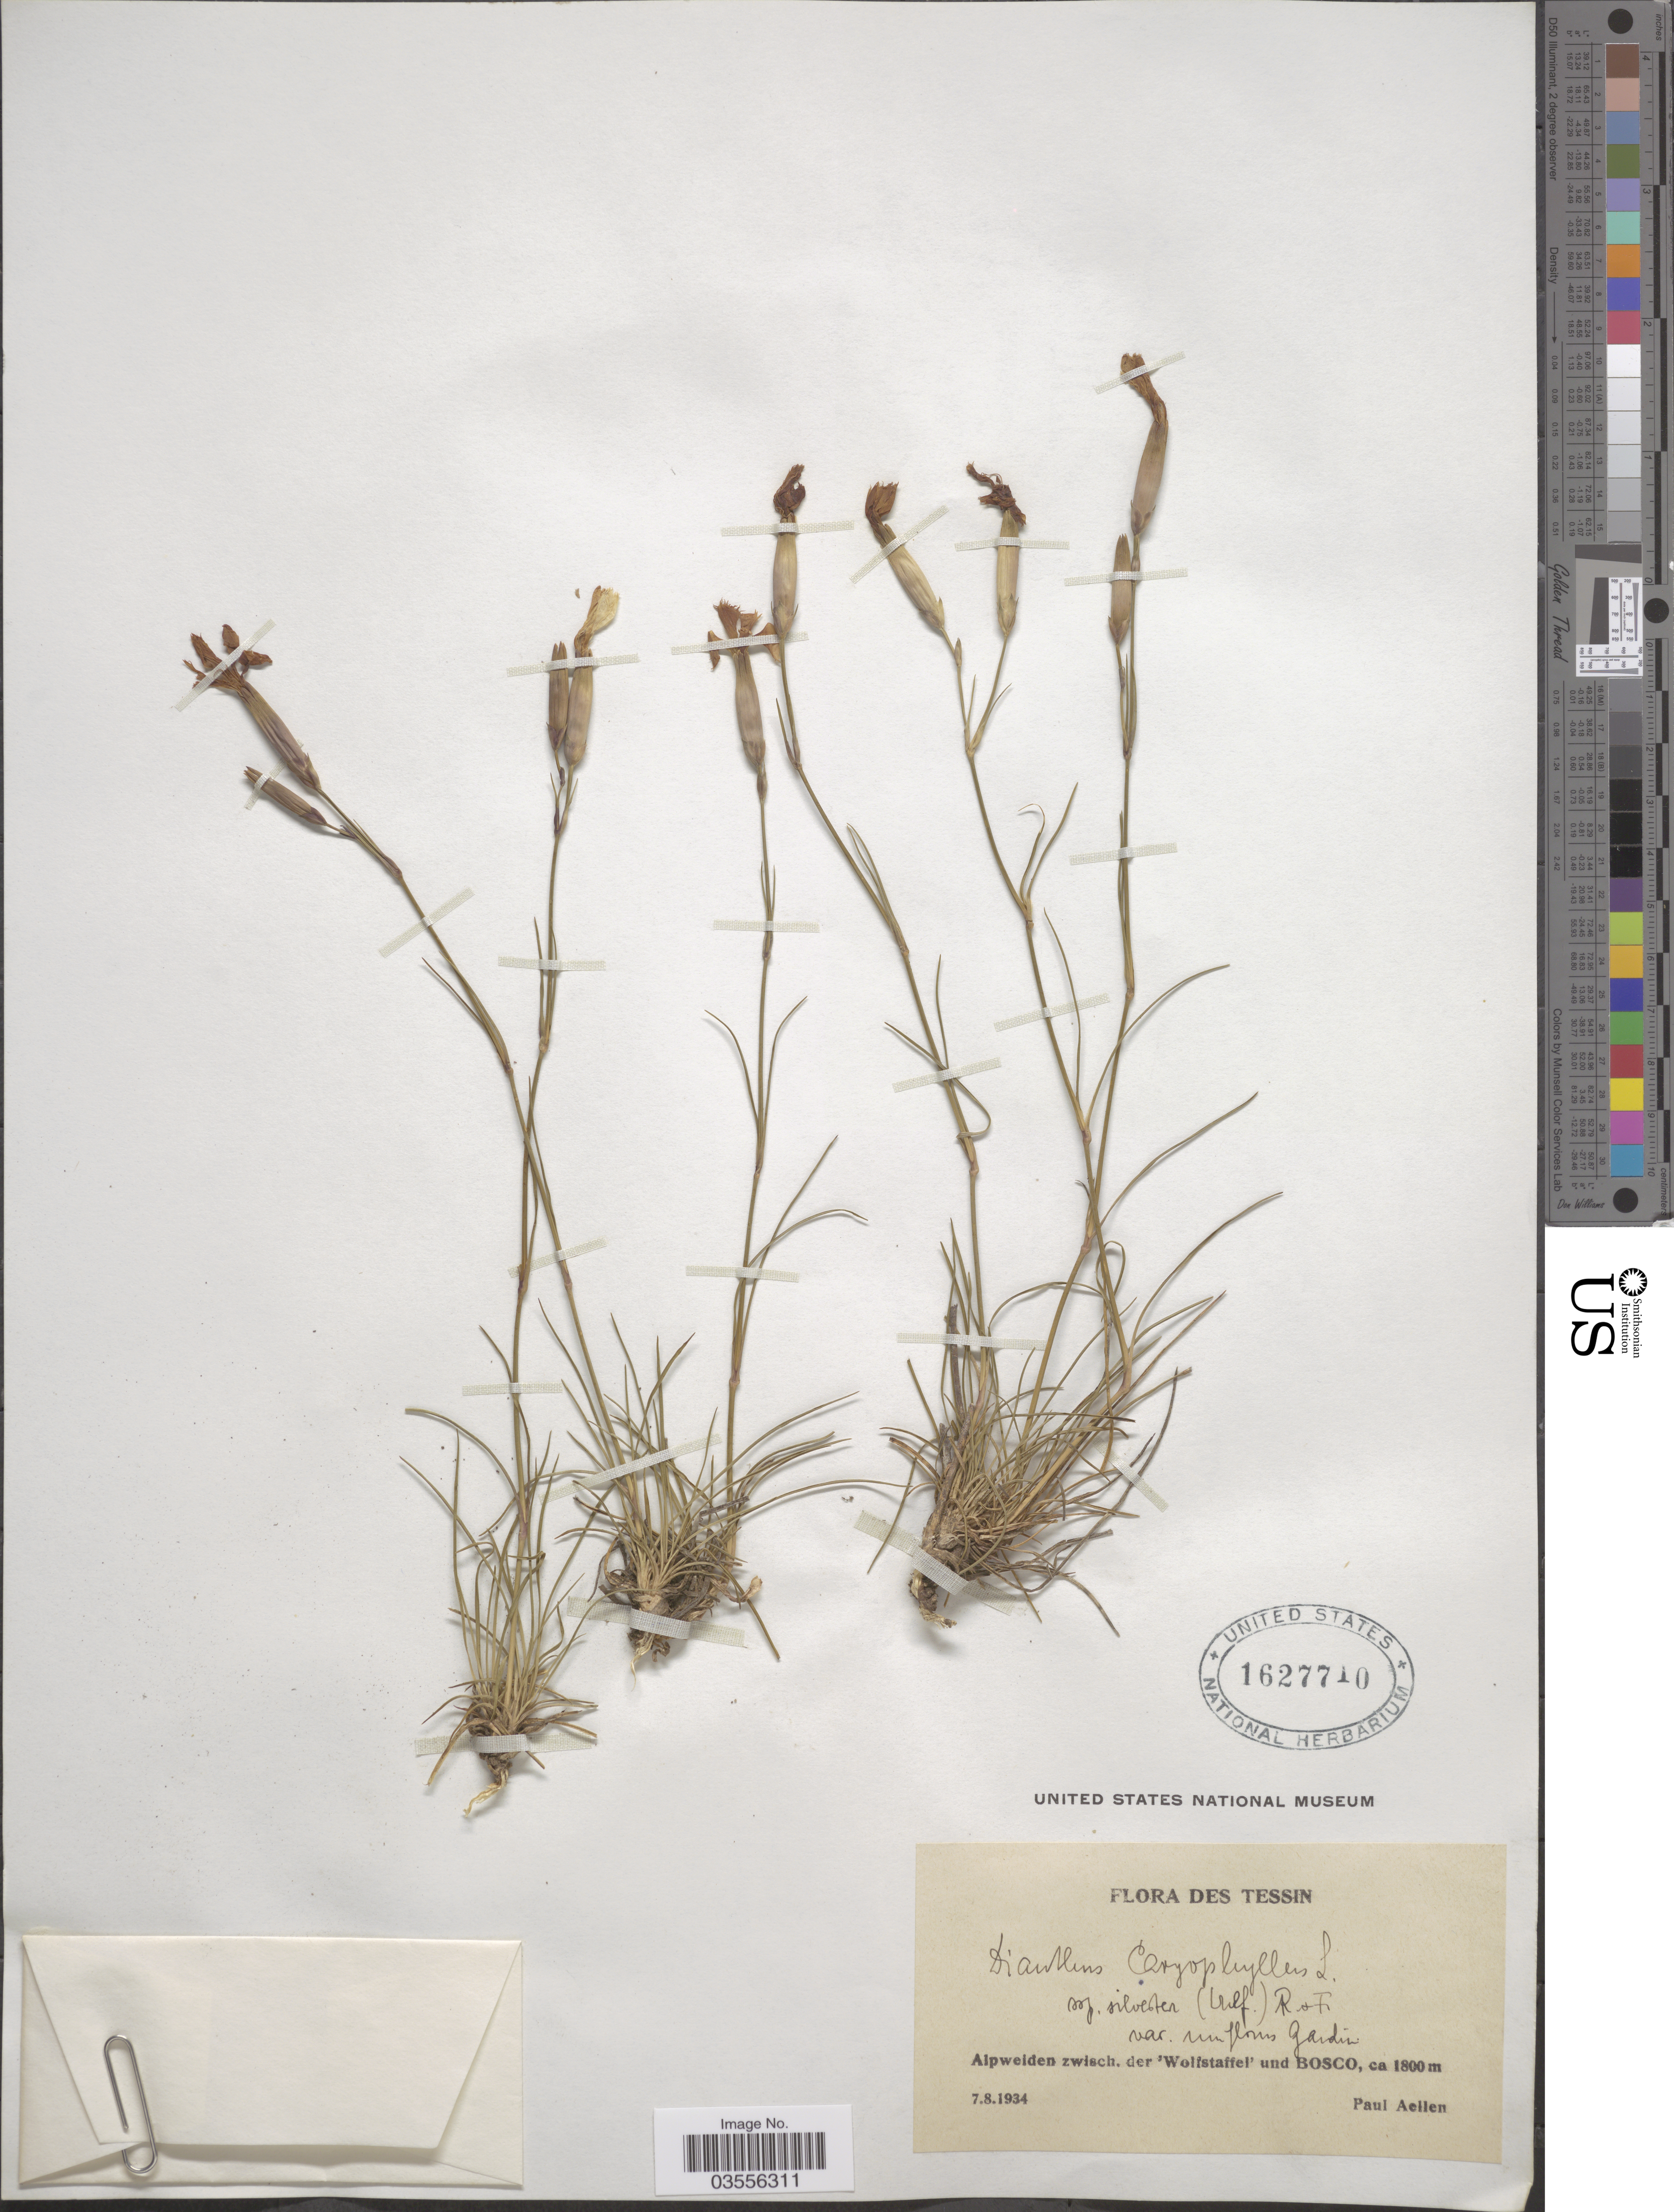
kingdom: Plantae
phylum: Tracheophyta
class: Magnoliopsida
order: Caryophyllales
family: Caryophyllaceae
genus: Dianthus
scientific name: Dianthus caryophyllus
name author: L.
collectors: P. Aellen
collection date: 1934-08-07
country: Switzerland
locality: Tessin. Alpweiden zwisch der "Wolfstaffel" und Bosco.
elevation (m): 1800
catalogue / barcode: US 1627710